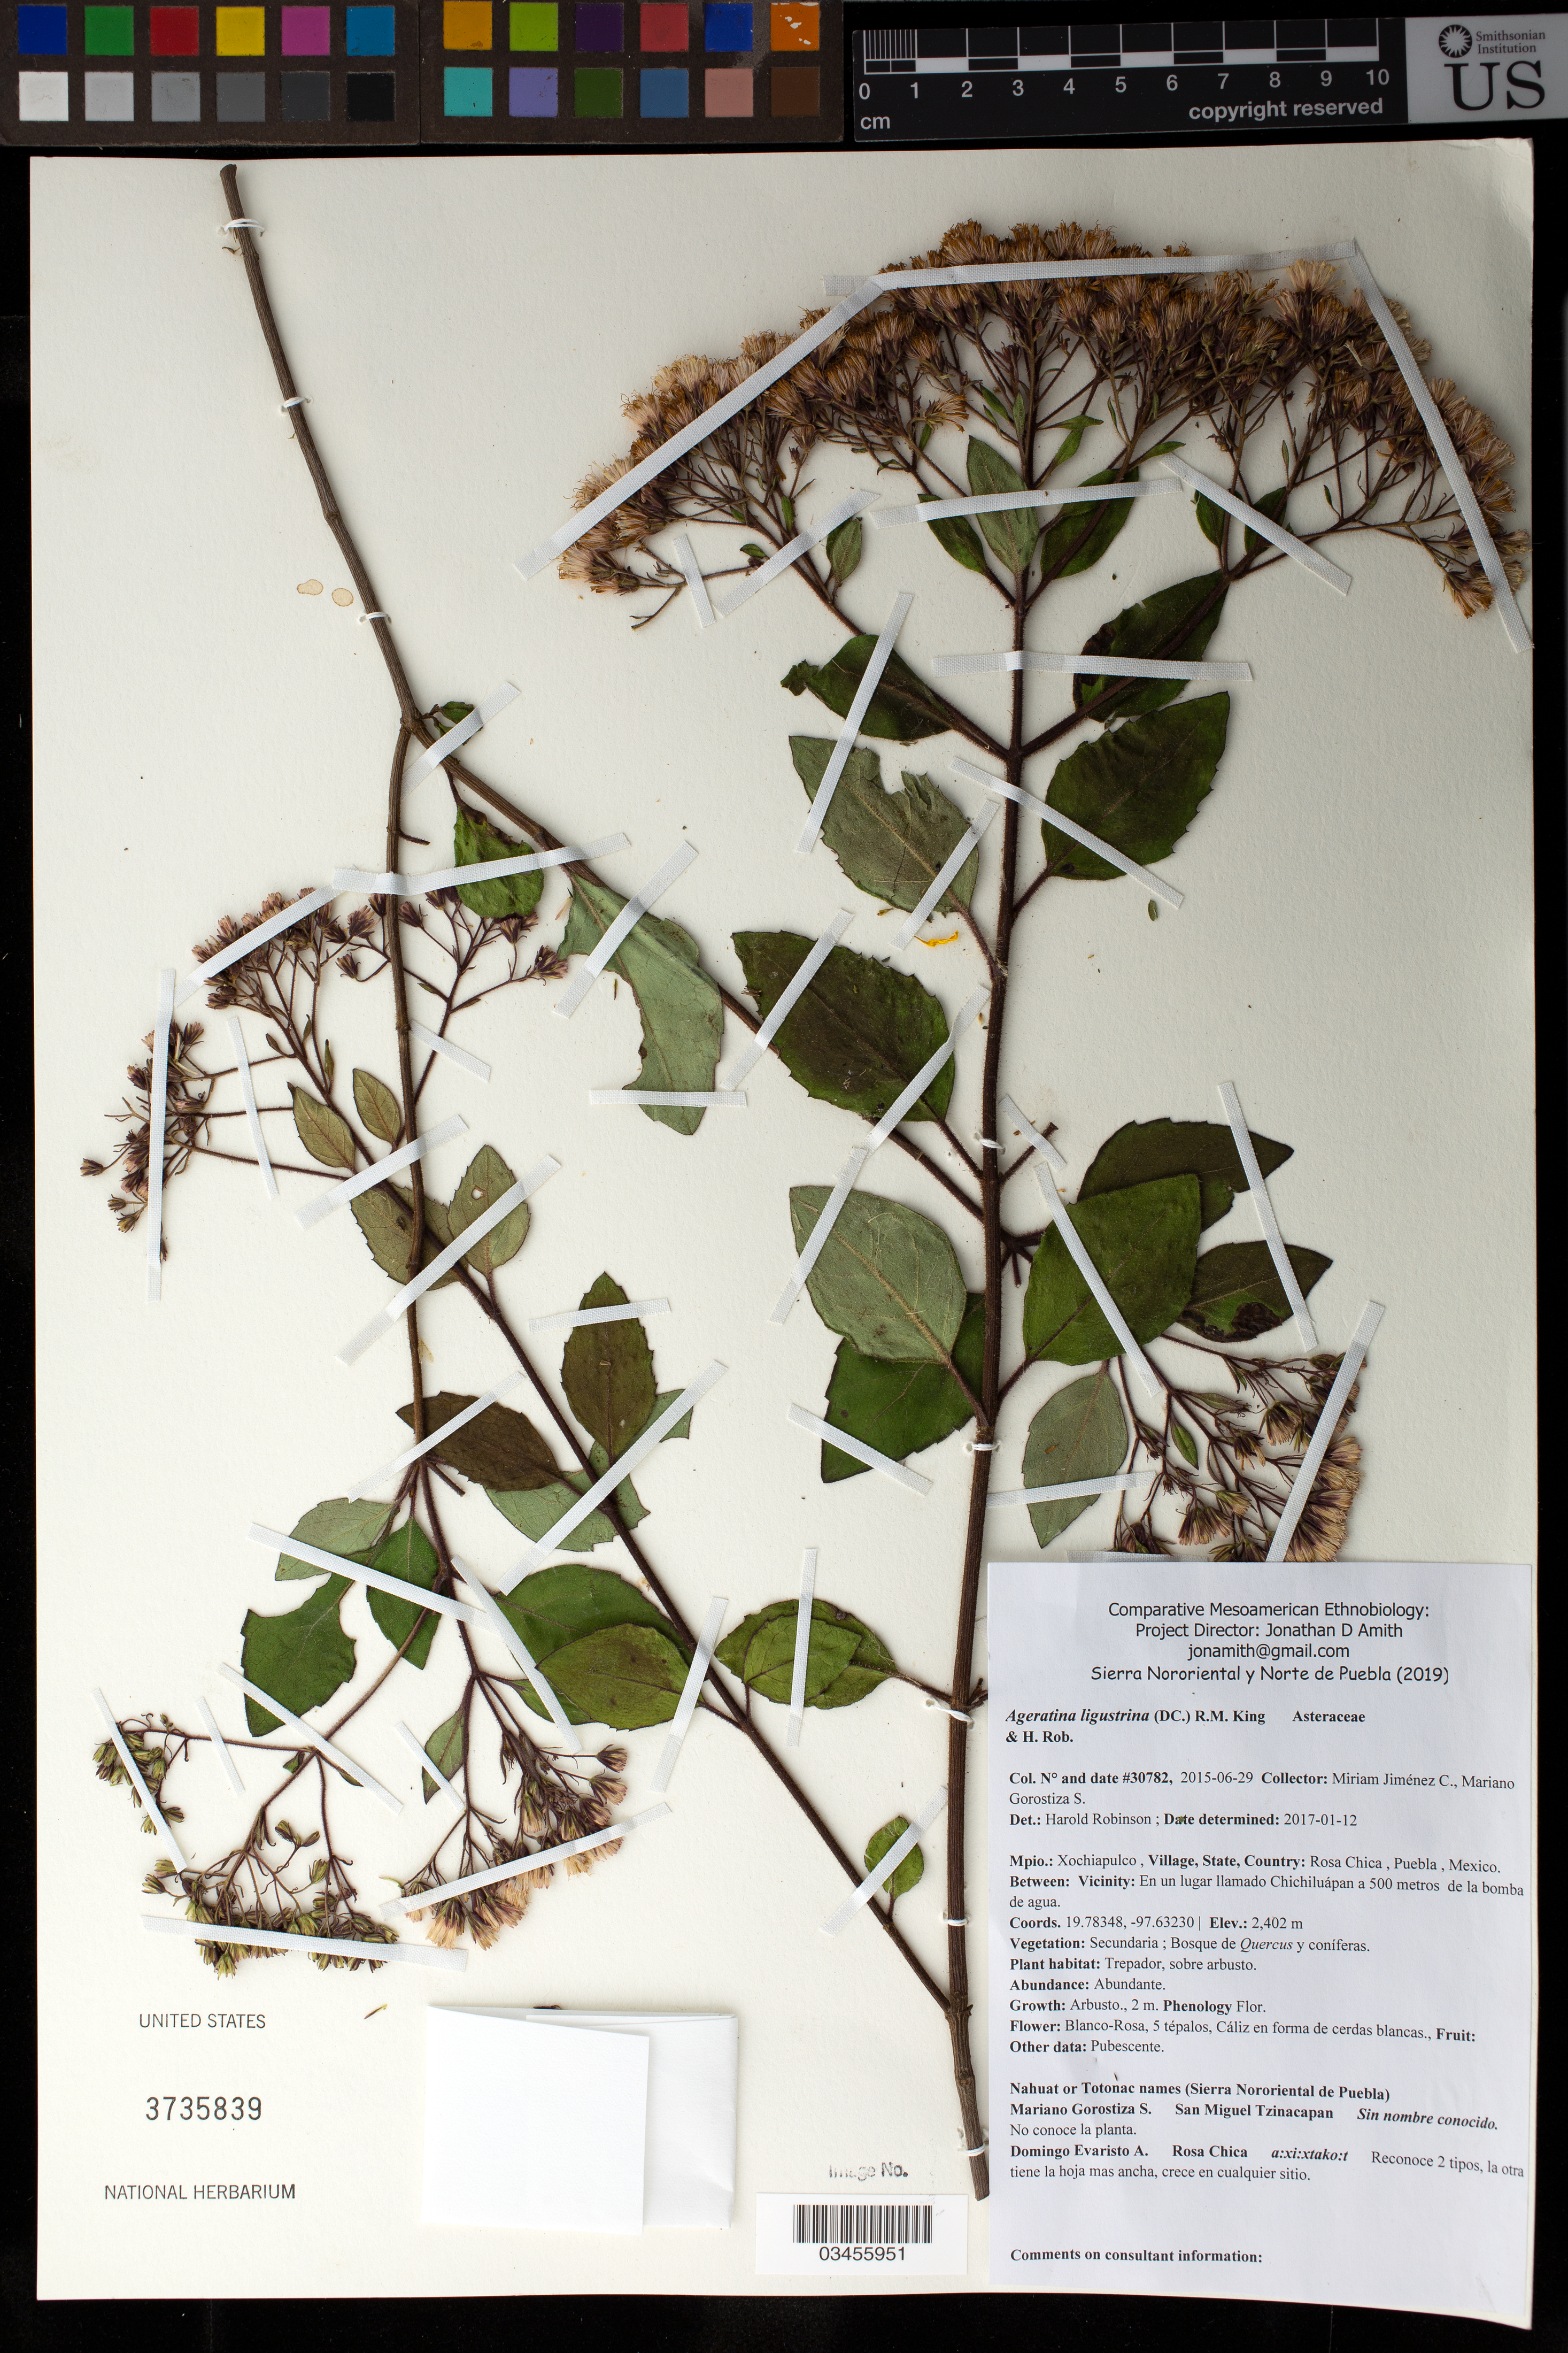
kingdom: Plantae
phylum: Tracheophyta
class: Magnoliopsida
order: Asterales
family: Asteraceae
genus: Ageratina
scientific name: Ageratina ligustrina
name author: (DC.) R.M. King & H. Rob.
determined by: Robinson, Harold E., (US)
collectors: M. Jiménez Chimil & M. Gorostiza S.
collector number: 30782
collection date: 2015-06-29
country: México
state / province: Puebla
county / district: Xochiapulco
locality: PUEBLO: Rosa Chica; LOCALIDAD EXACTA: En Chichiluápan a 500 metros de la bomba de agua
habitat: Bosque de encinos y coníferas | Trepador, sobre arbusto.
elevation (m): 2402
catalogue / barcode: US 3735839